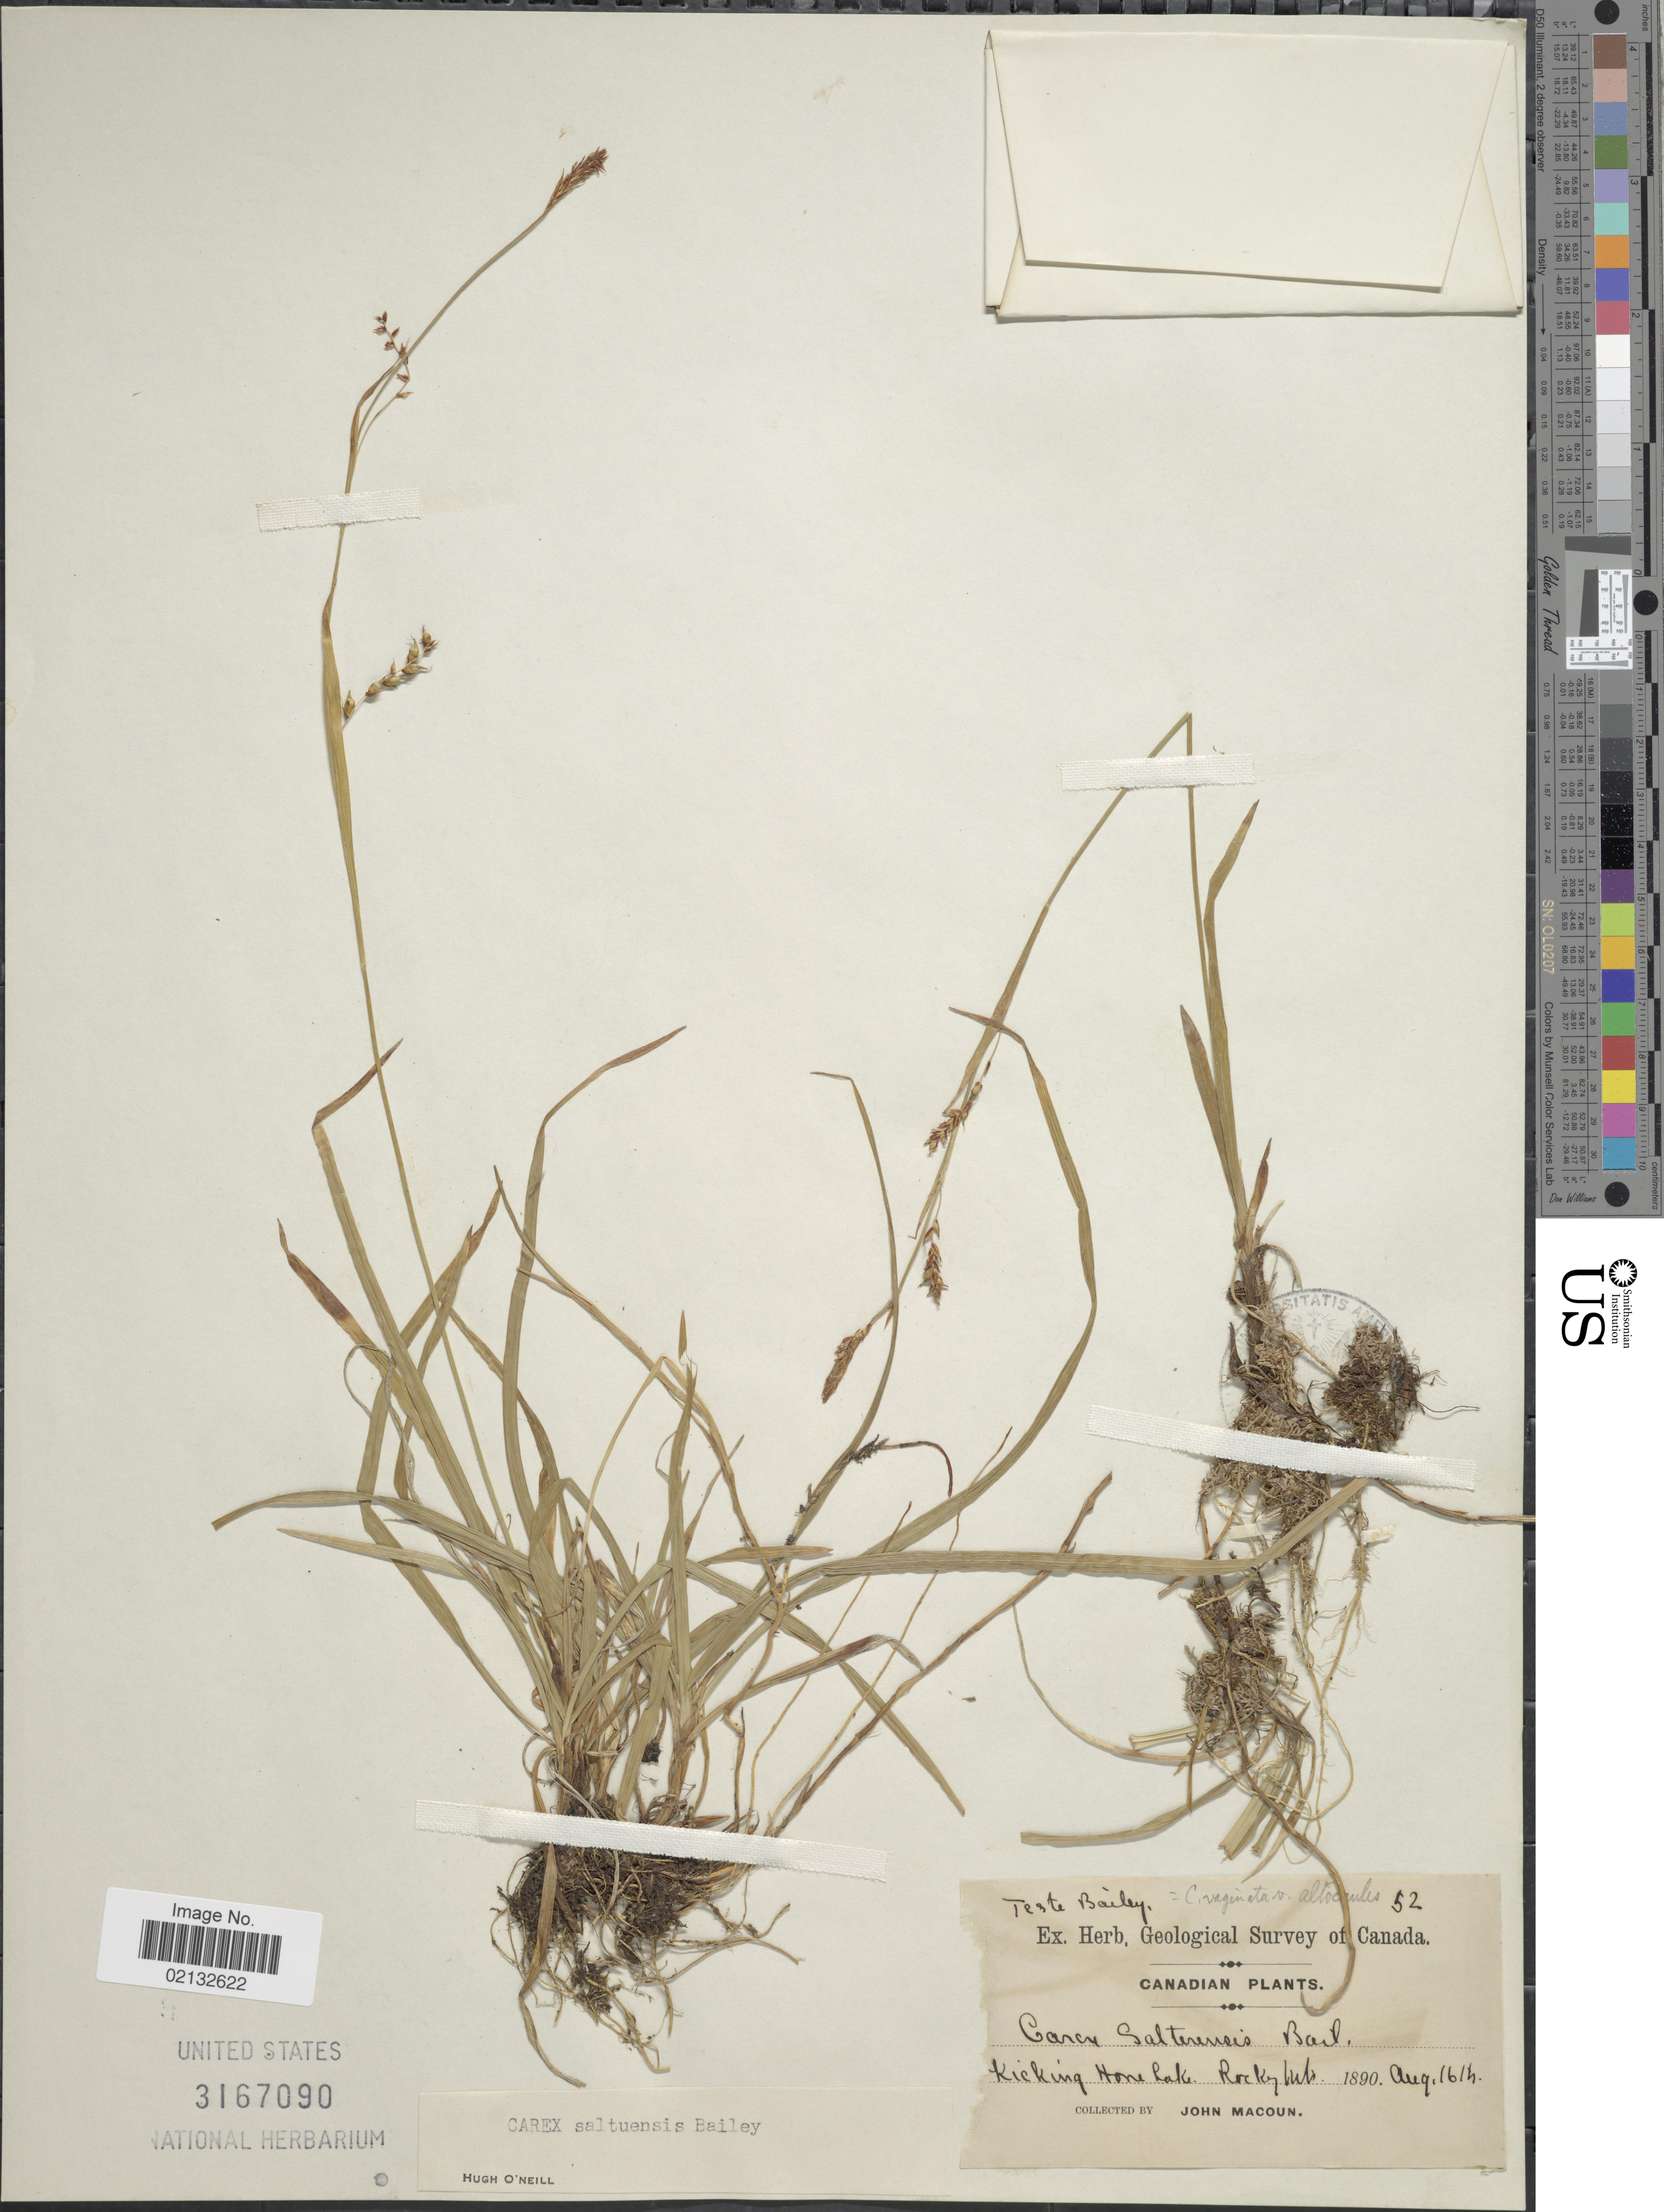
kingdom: Plantae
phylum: Tracheophyta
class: Liliopsida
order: Poales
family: Cyperaceae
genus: Carex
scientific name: Carex vaginata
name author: Tausch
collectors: J. Macoun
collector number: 52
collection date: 1890-08-16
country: Canada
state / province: British Columbia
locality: Kicking Horse Lake. Rocky Mts.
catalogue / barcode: US 3167090